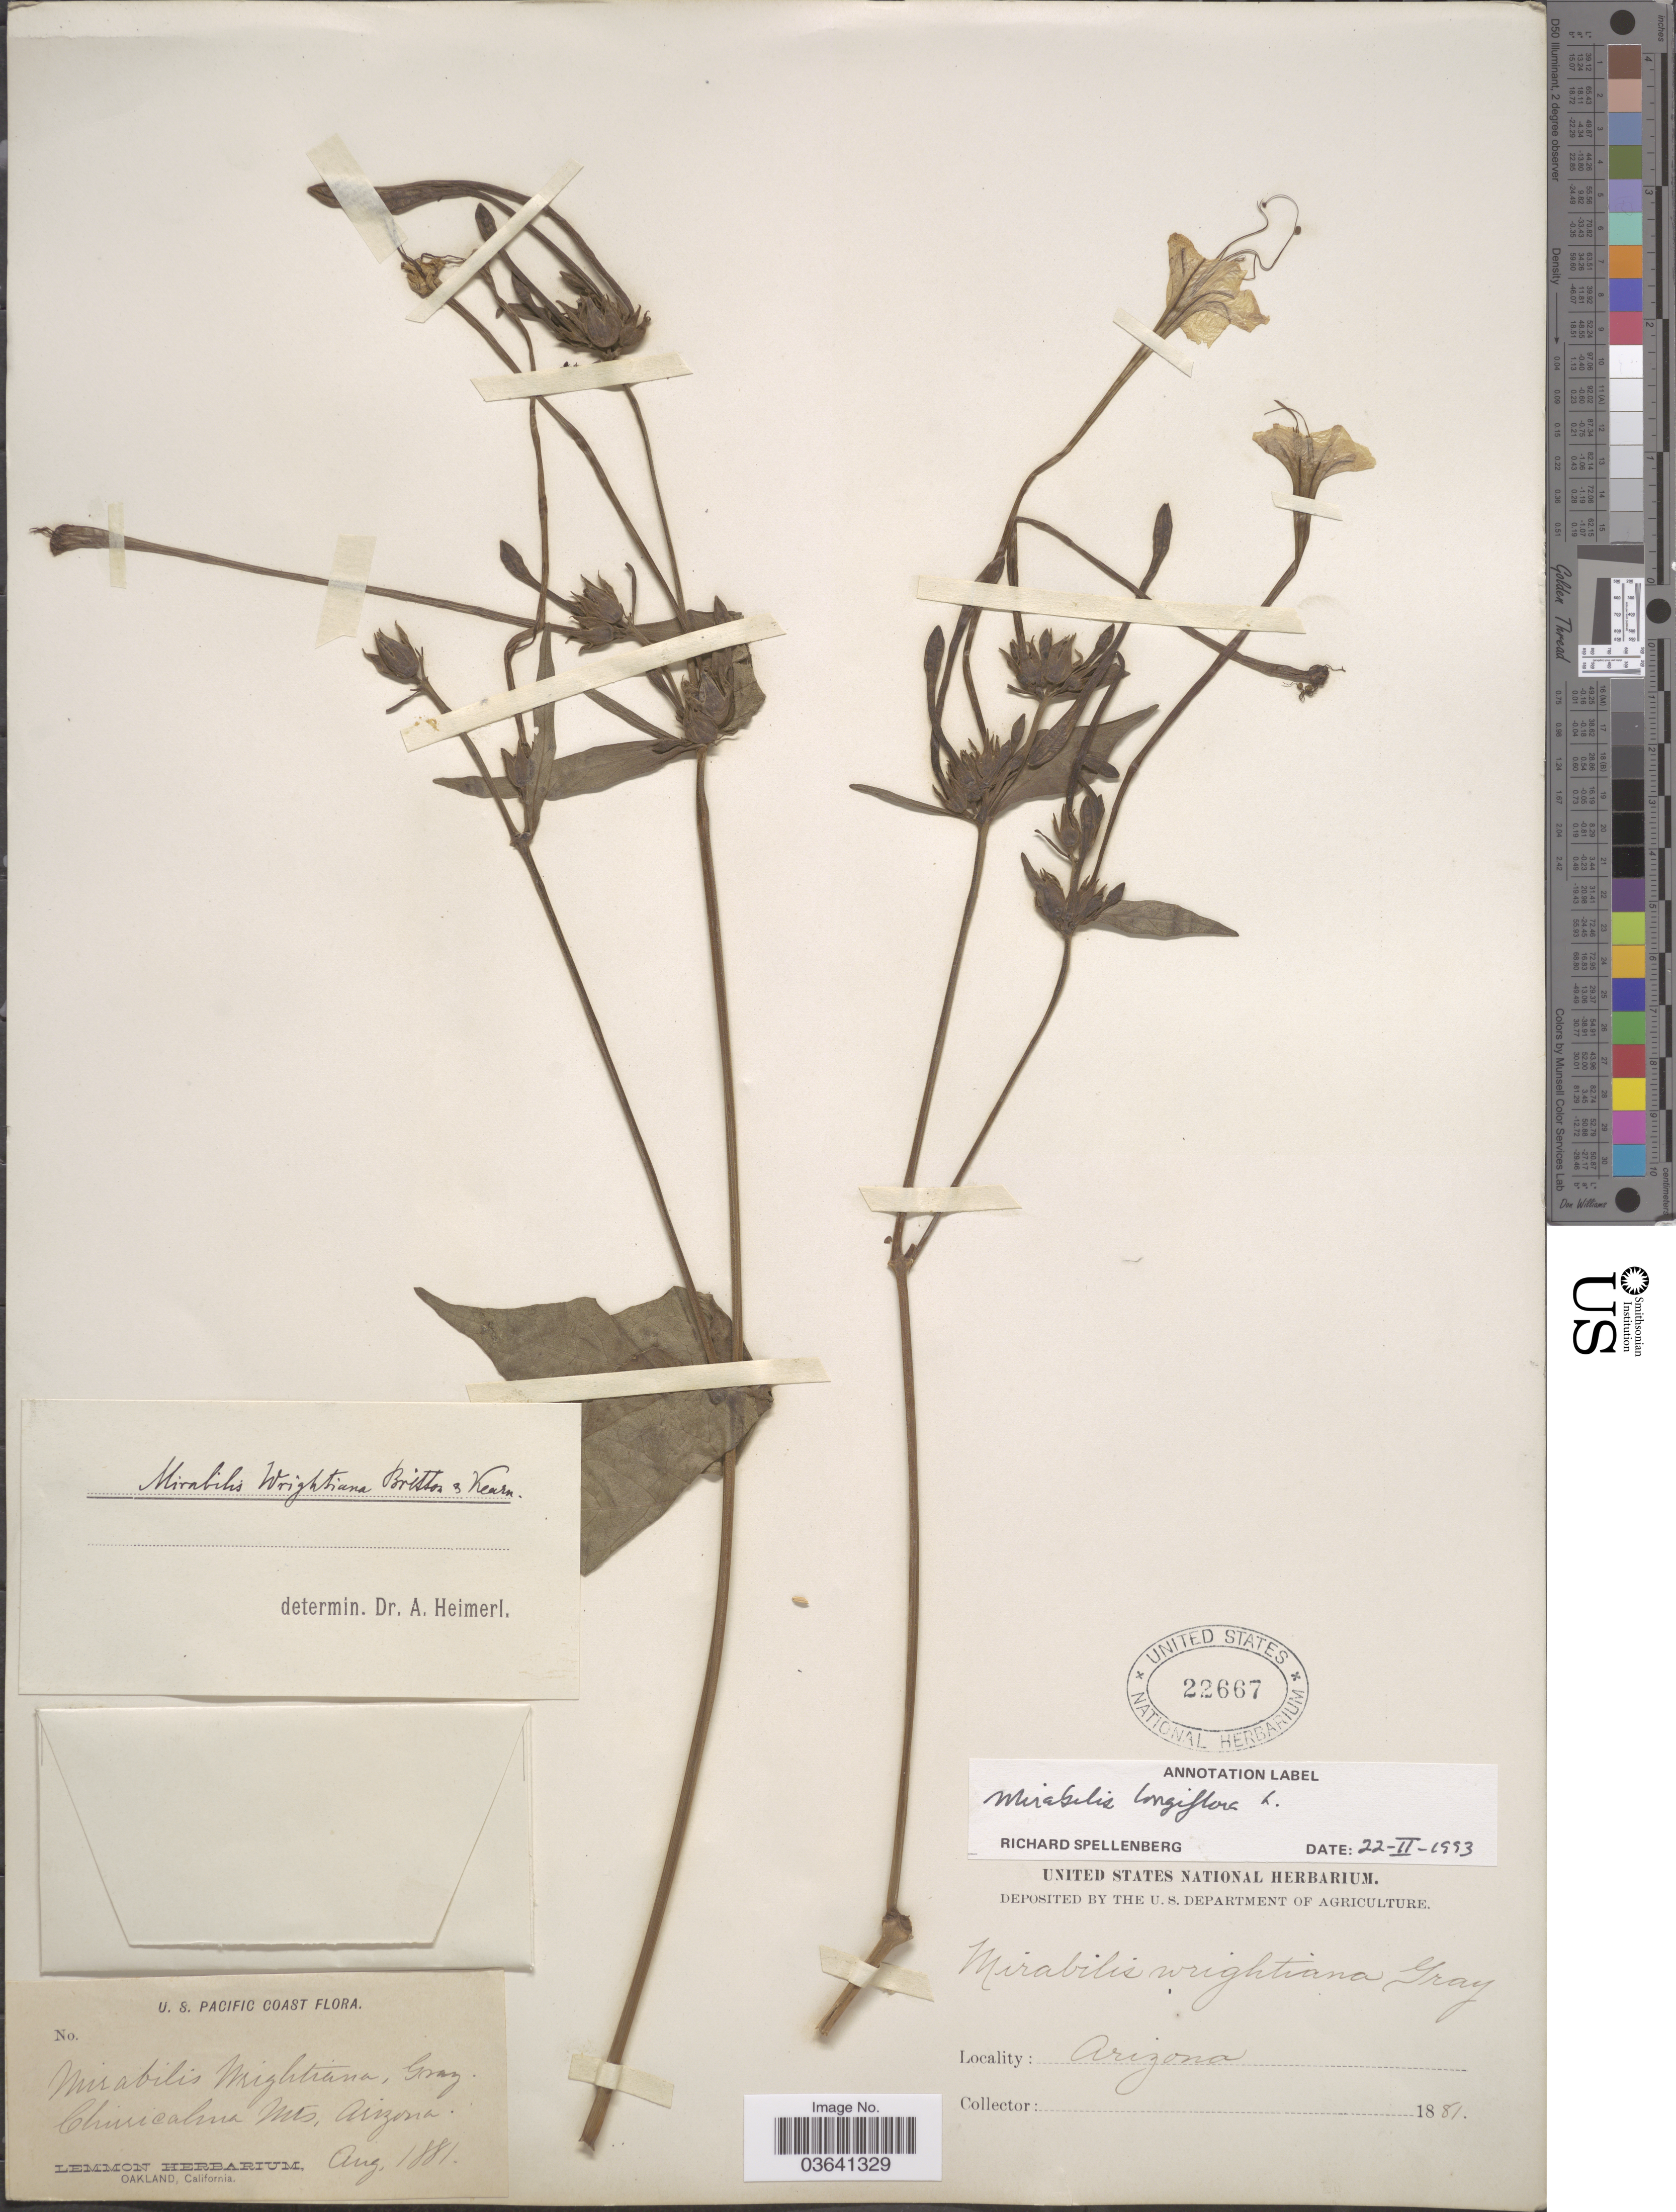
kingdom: Plantae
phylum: Tracheophyta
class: Magnoliopsida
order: Caryophyllales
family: Nyctaginaceae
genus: Mirabilis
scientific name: Mirabilis wrightiana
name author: A. Gray & Britton ex Kearney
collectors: ex herb. Lemmon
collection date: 1881-08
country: United States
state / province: Arizona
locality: U. S. Pacific Coast. Chiricahua Mts.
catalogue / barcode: US 22667